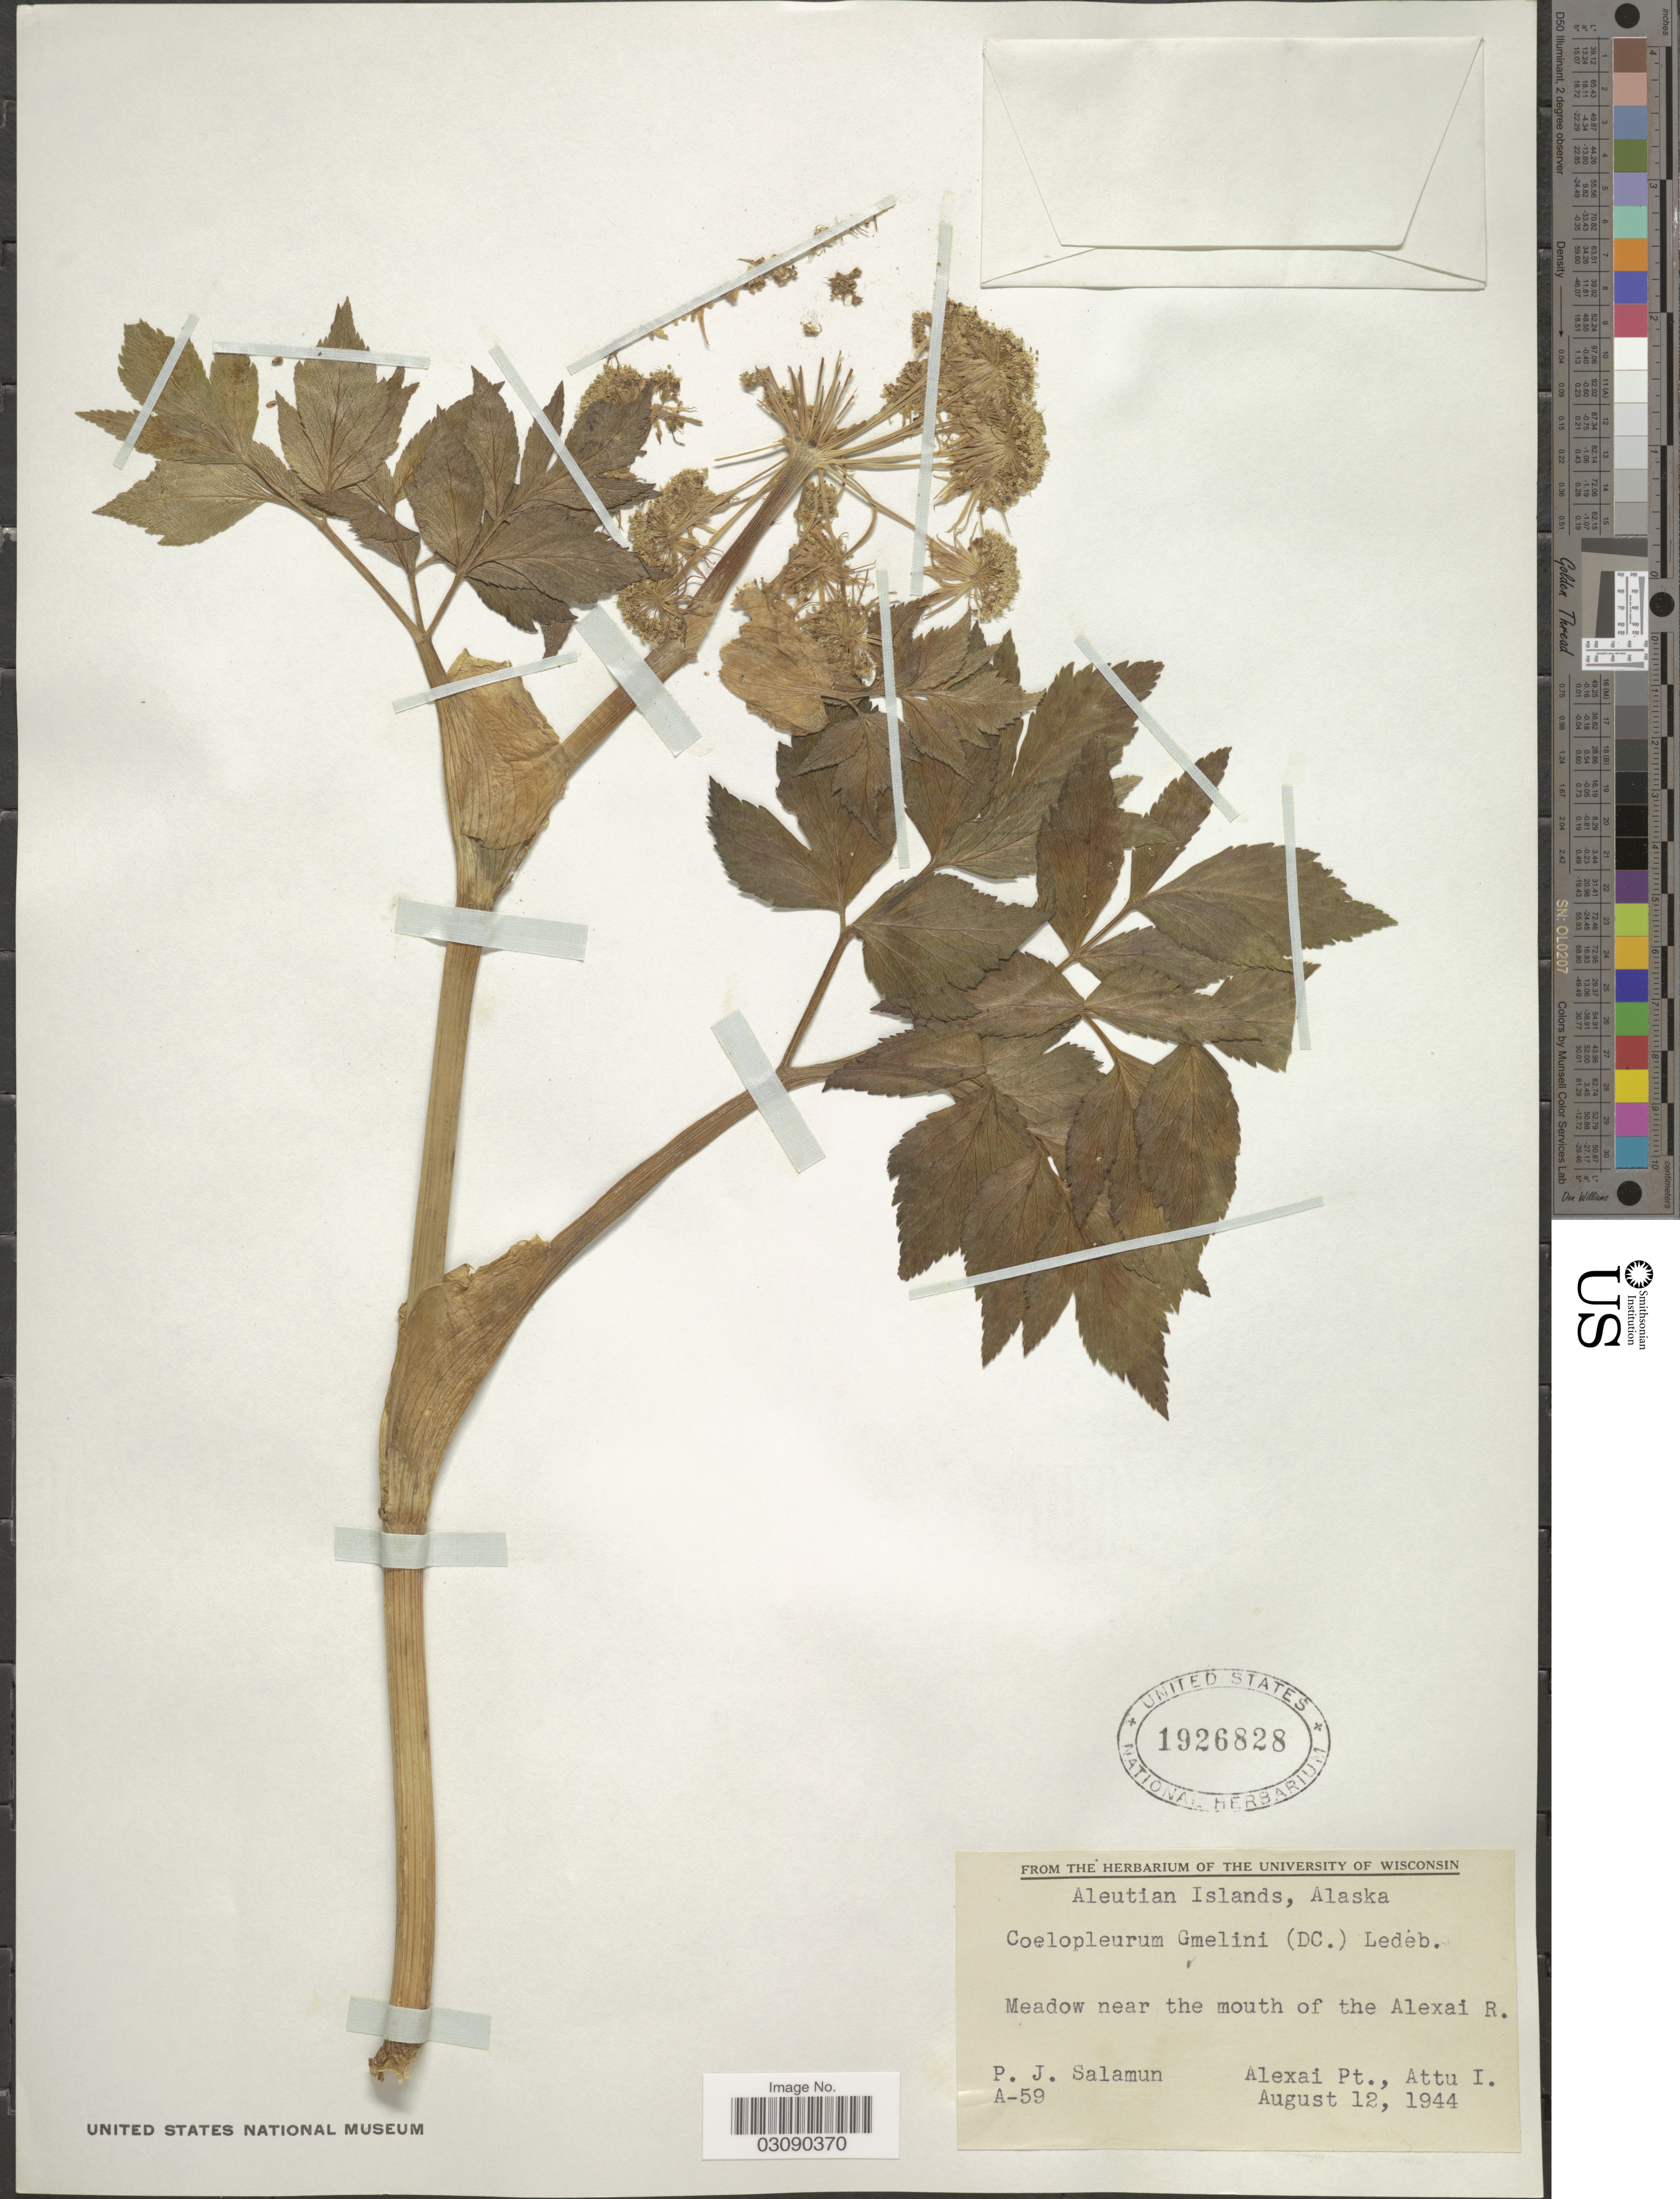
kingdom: Plantae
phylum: Tracheophyta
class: Magnoliopsida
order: Apiales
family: Apiaceae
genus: Angelica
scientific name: Angelica lucida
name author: L.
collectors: P. Salamun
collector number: A-59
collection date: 1944-08-12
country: United States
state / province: Alaska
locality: Aleutian Islands, Meadow near the mouth of the Alexai R., Alexai Pt., Attu I.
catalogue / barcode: US 1926828